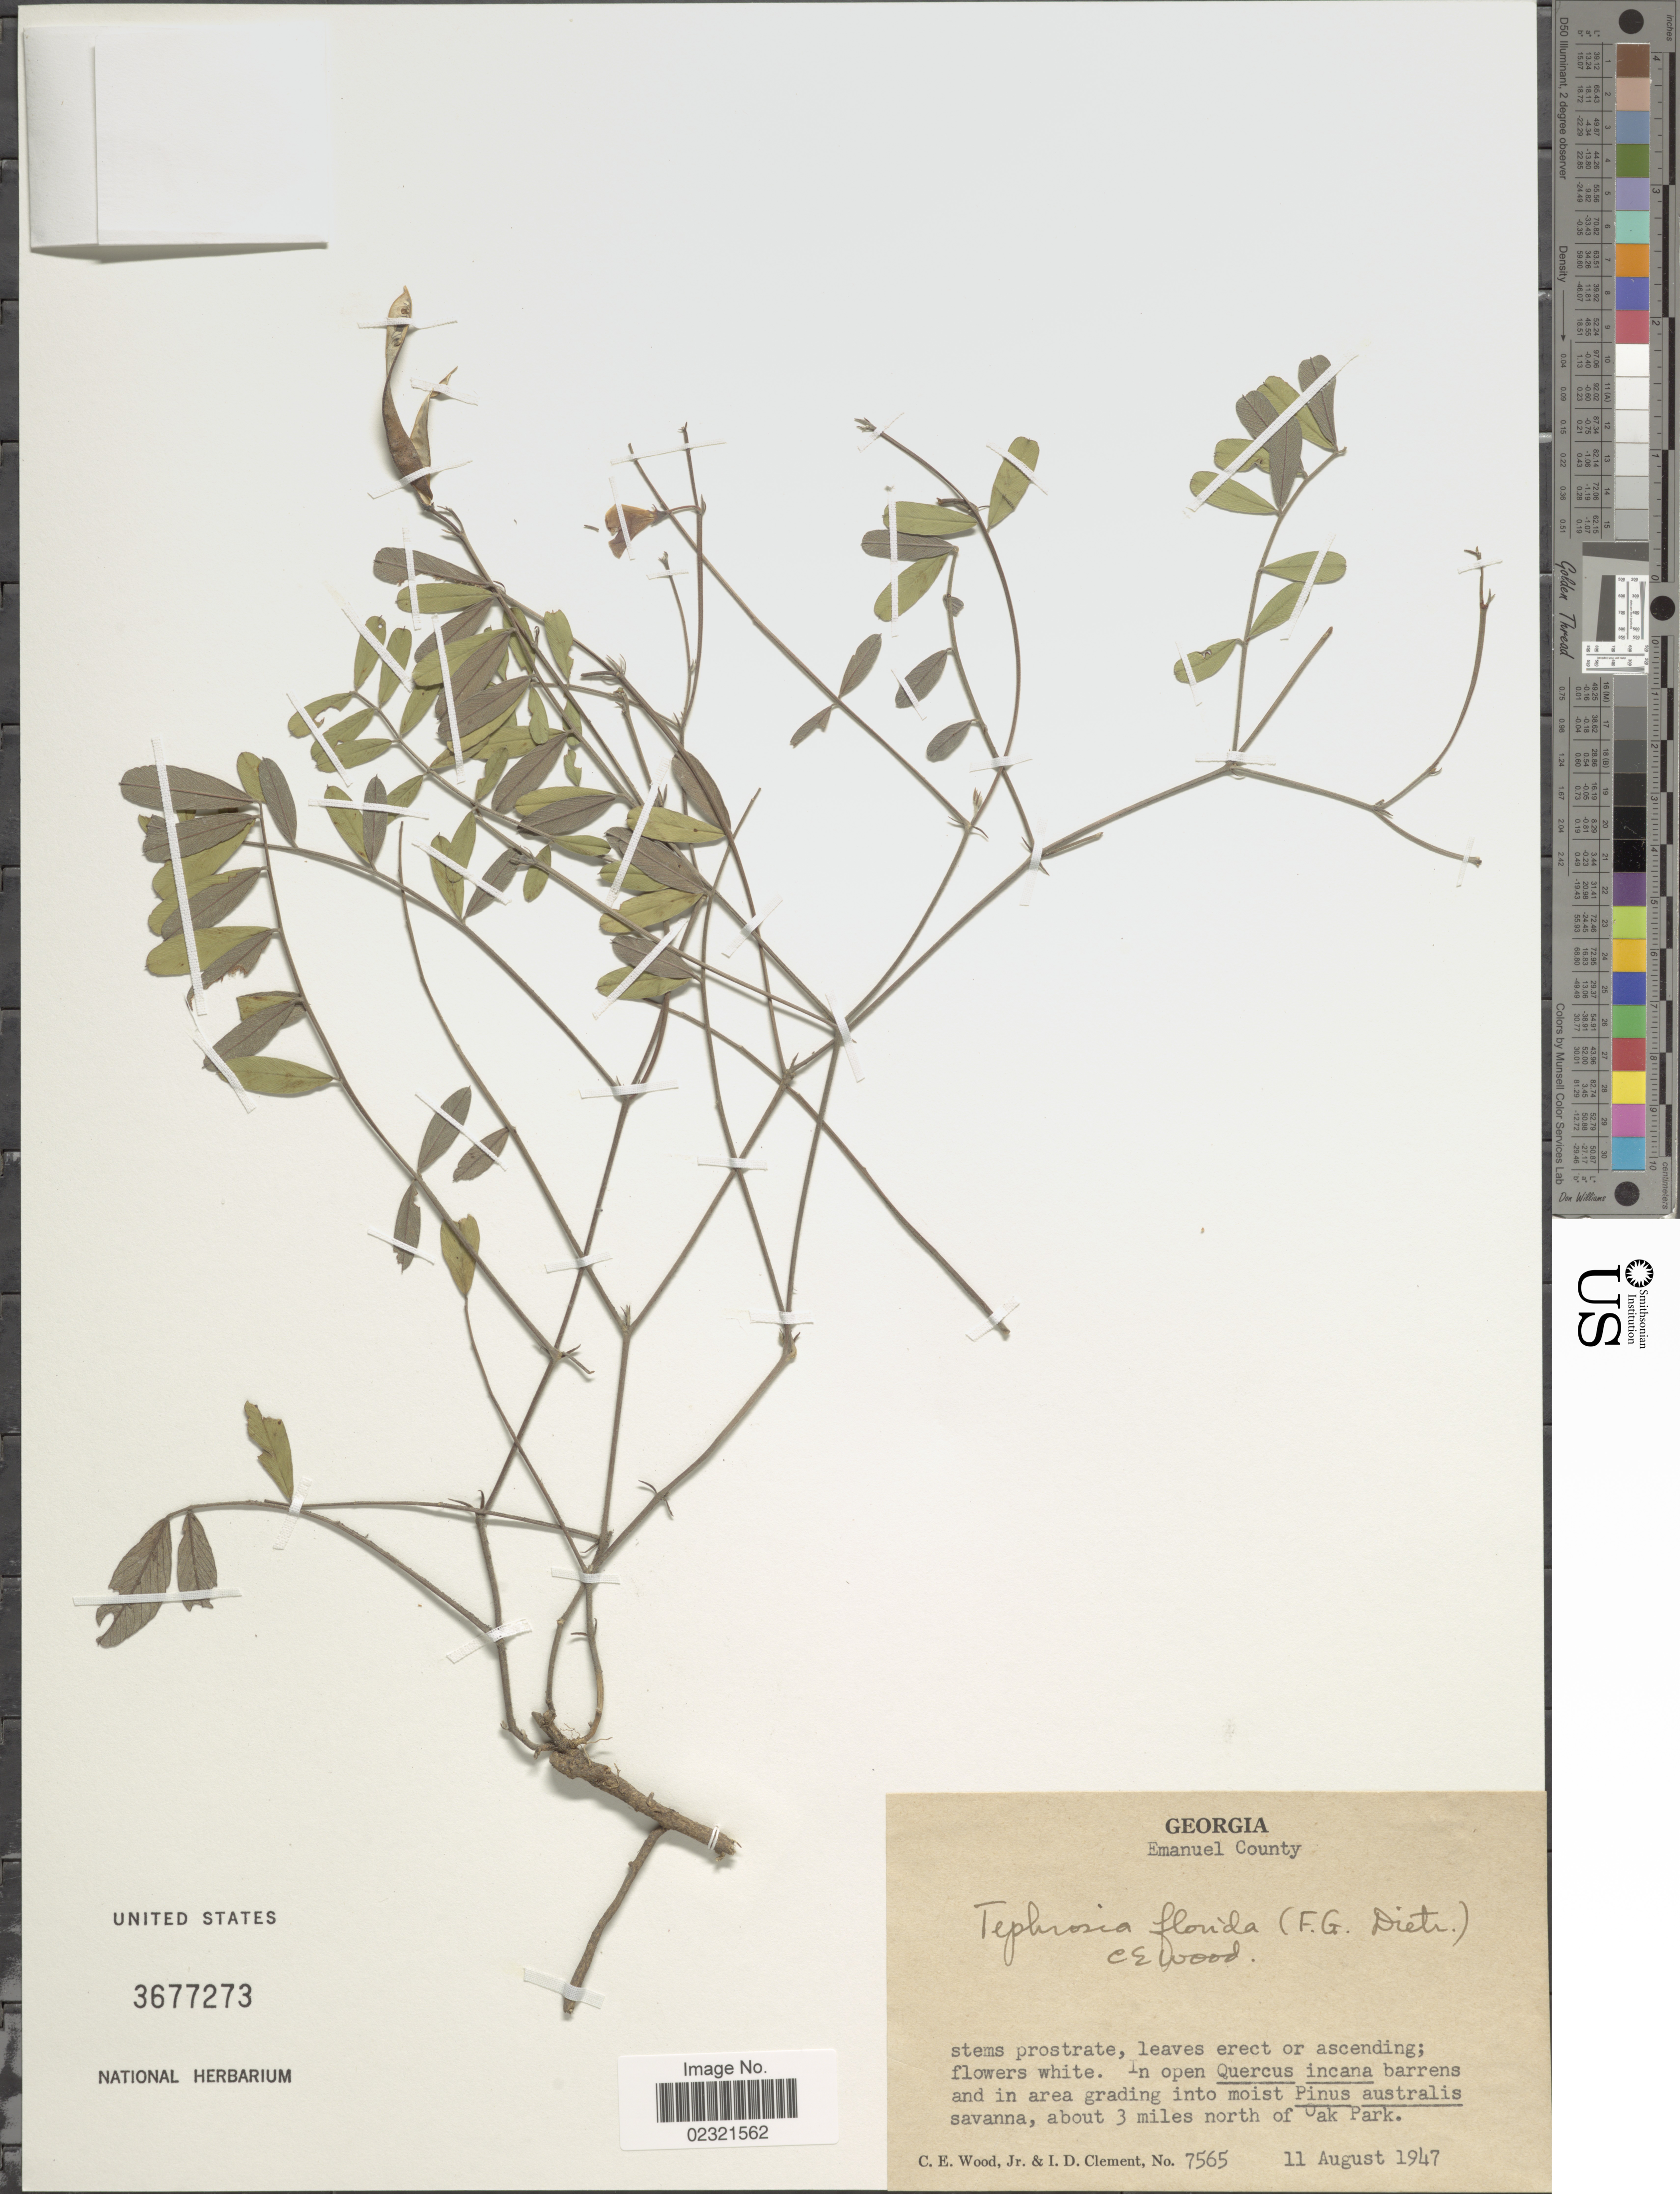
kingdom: Plantae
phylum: Tracheophyta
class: Magnoliopsida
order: Fabales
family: Fabaceae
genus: Tephrosia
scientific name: Tephrosia florida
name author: (Dietr.) C.E. Wood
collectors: C. Wood & I. Clement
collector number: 7565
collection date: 1947-08-11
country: United States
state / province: Georgia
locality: Emanuel County. About 3 miles north of Oak Park.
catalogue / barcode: US 3677273